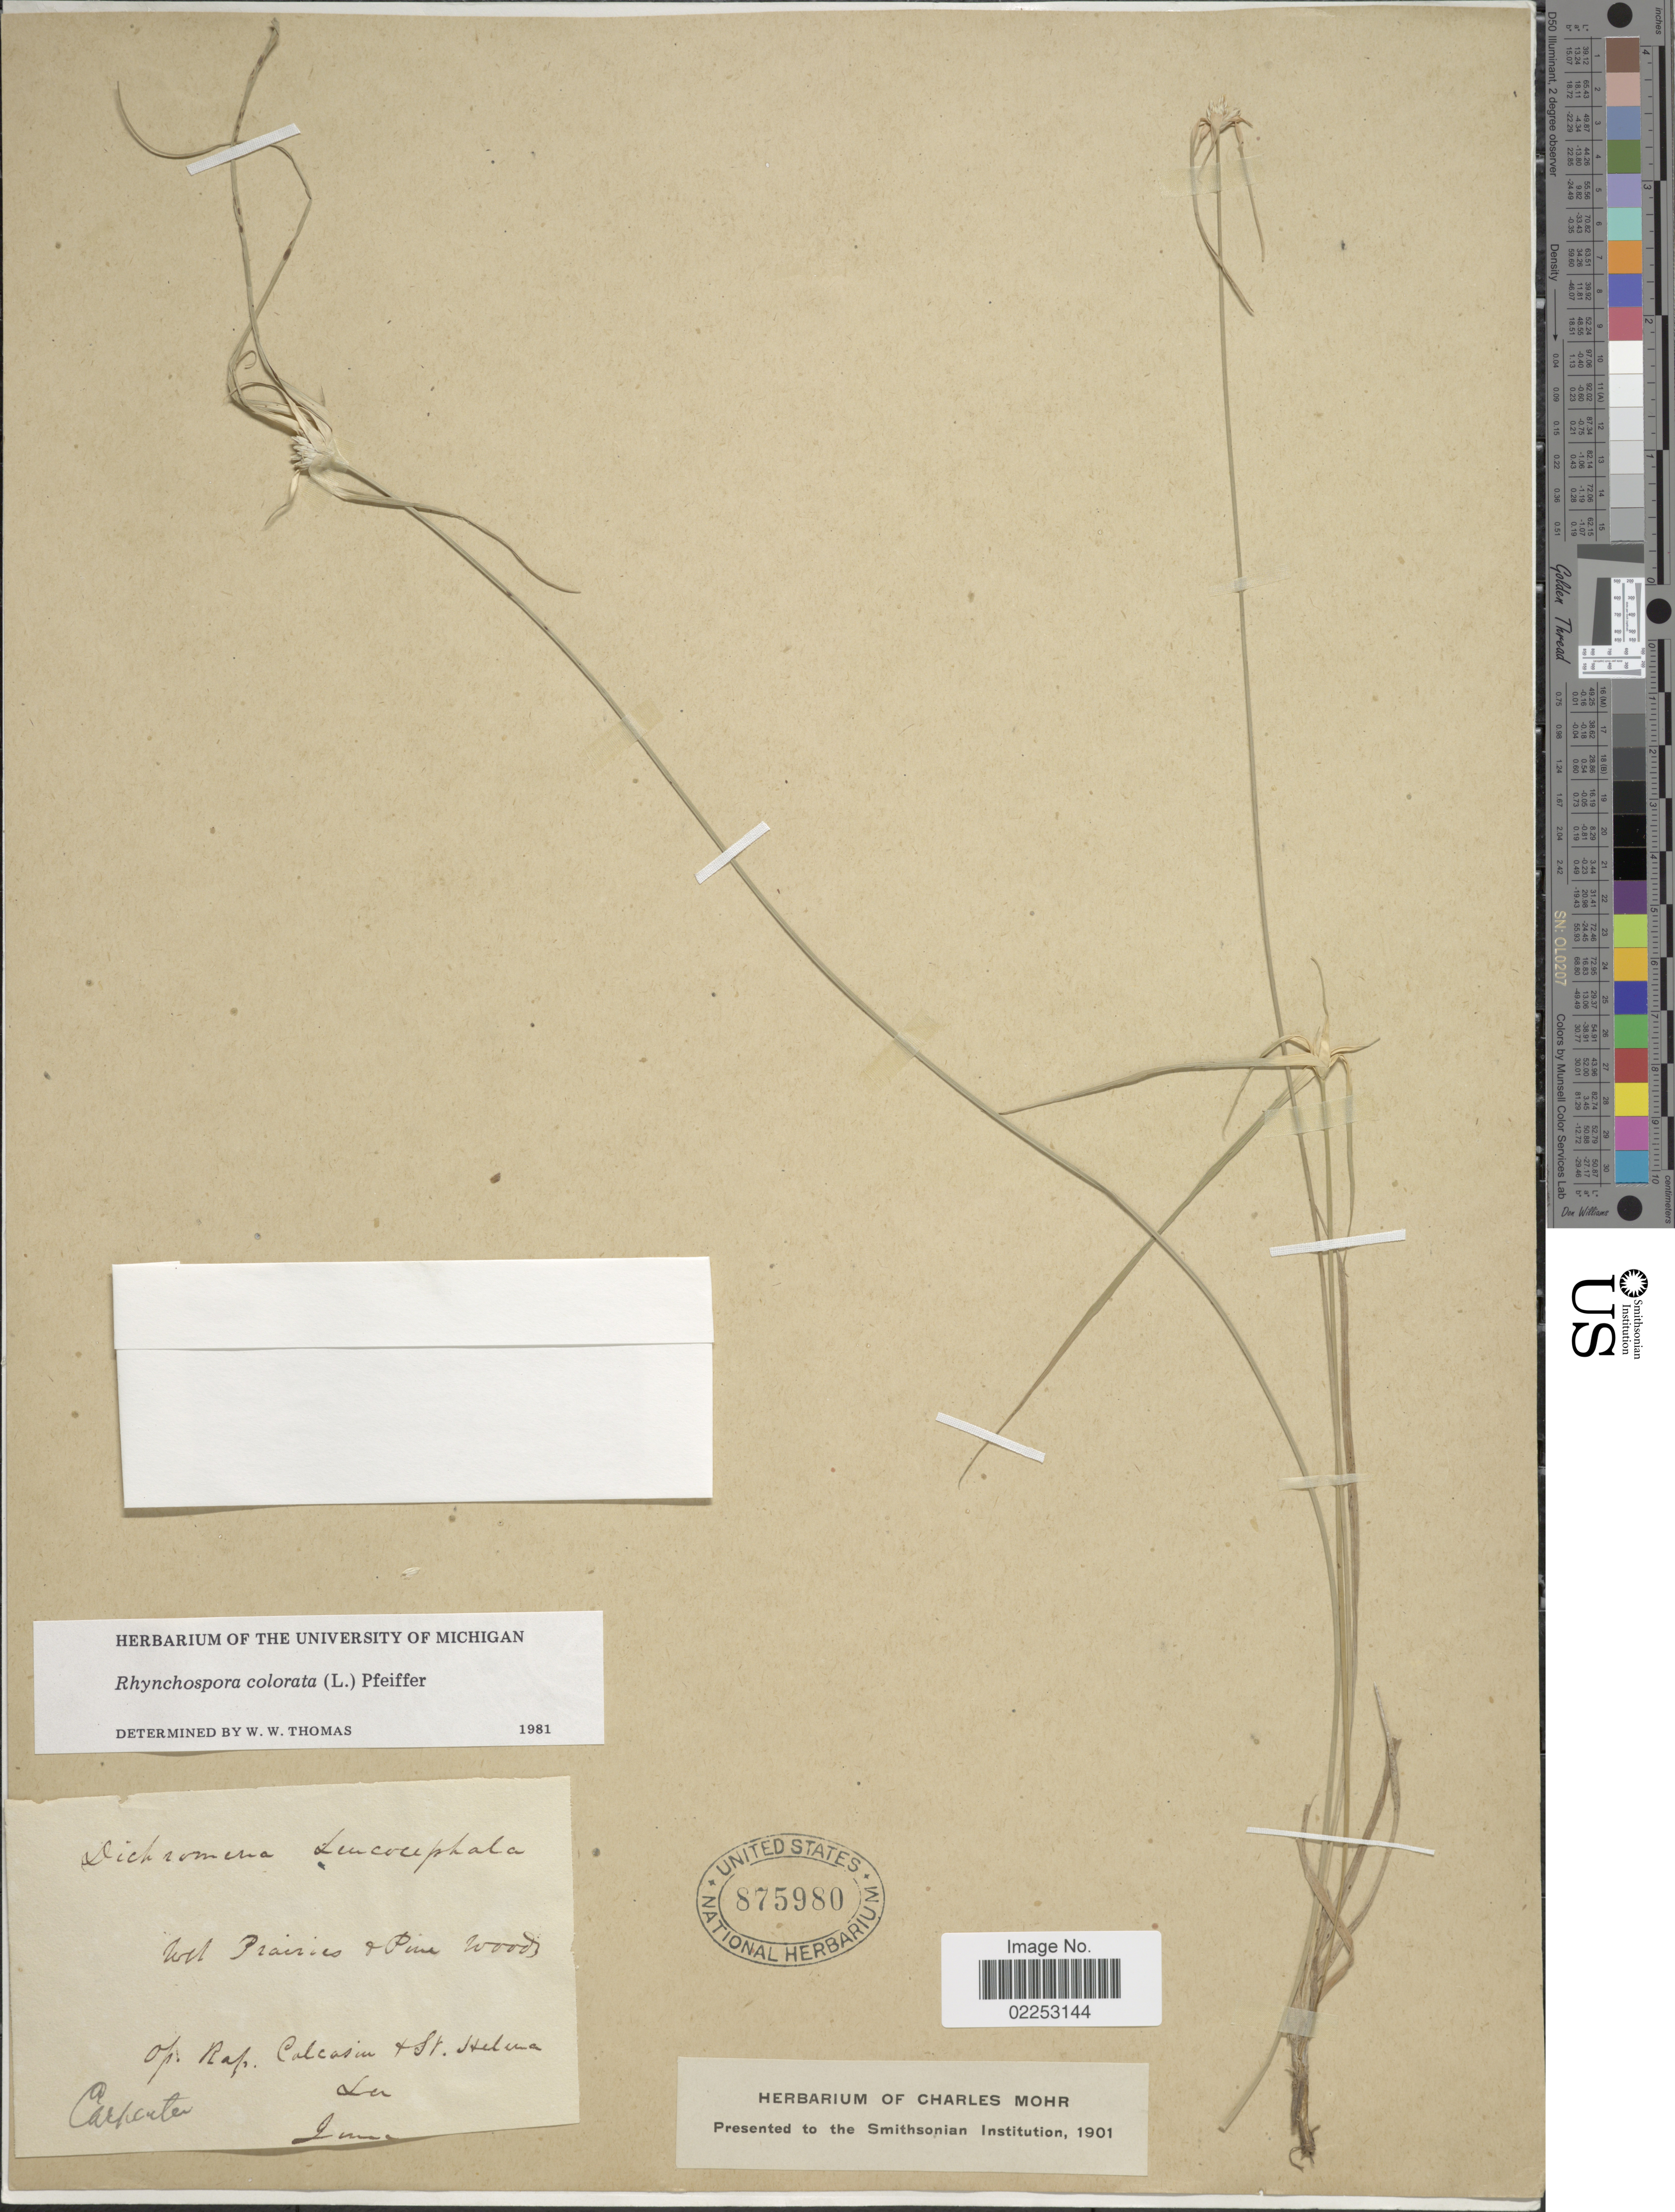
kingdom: Plantae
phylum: Tracheophyta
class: Liliopsida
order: Poales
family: Cyperaceae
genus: Rhynchospora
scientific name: Rhynchospora colorata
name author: (L.) H. Pfeiff.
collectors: -. Carpenter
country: United States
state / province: Louisiana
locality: Op. Raf, Calcasiu & St. Helena [unsure placement]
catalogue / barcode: US 875980